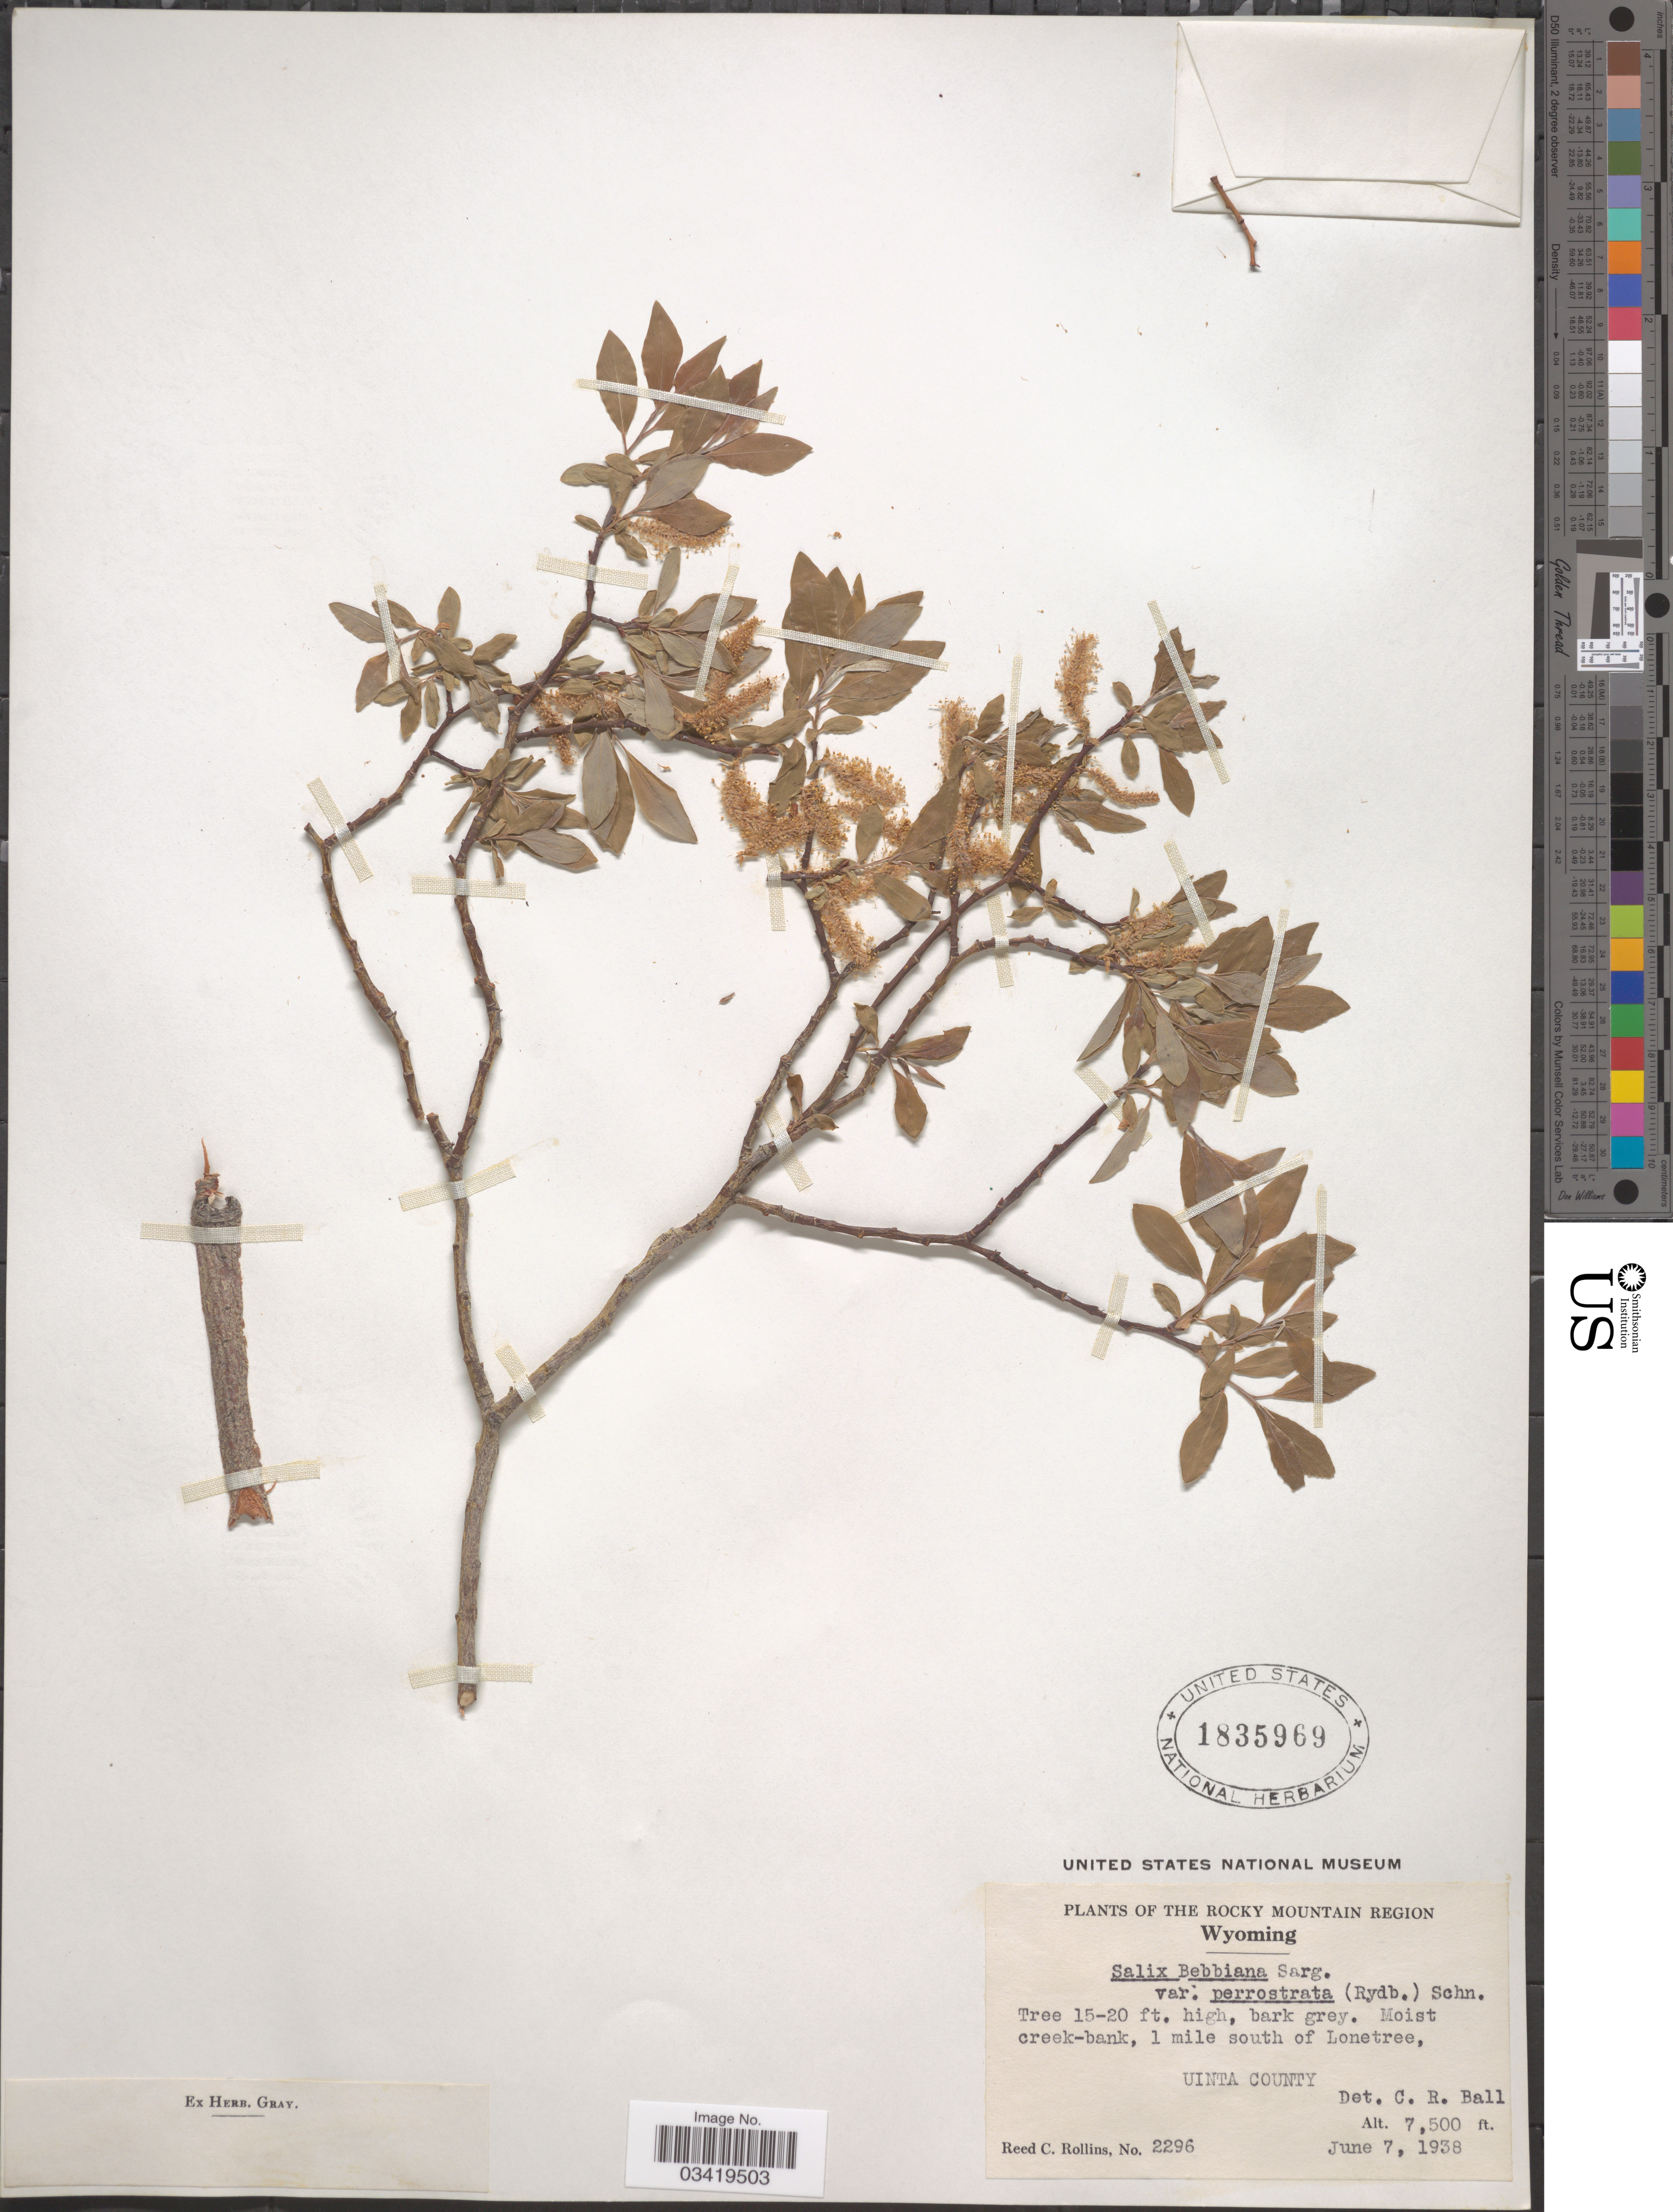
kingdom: Plantae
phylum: Tracheophyta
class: Magnoliopsida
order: Malpighiales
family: Salicaceae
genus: Salix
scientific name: Salix bebbiana var. perrostrata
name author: Sarg.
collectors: R. C. Rollins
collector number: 2296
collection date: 1938-06-07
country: United States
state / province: Wyoming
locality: The Rocky Mountain Region. 1 mile south of Lonetree, Uinta County.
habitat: moist creek bank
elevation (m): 2286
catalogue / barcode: US 1835969